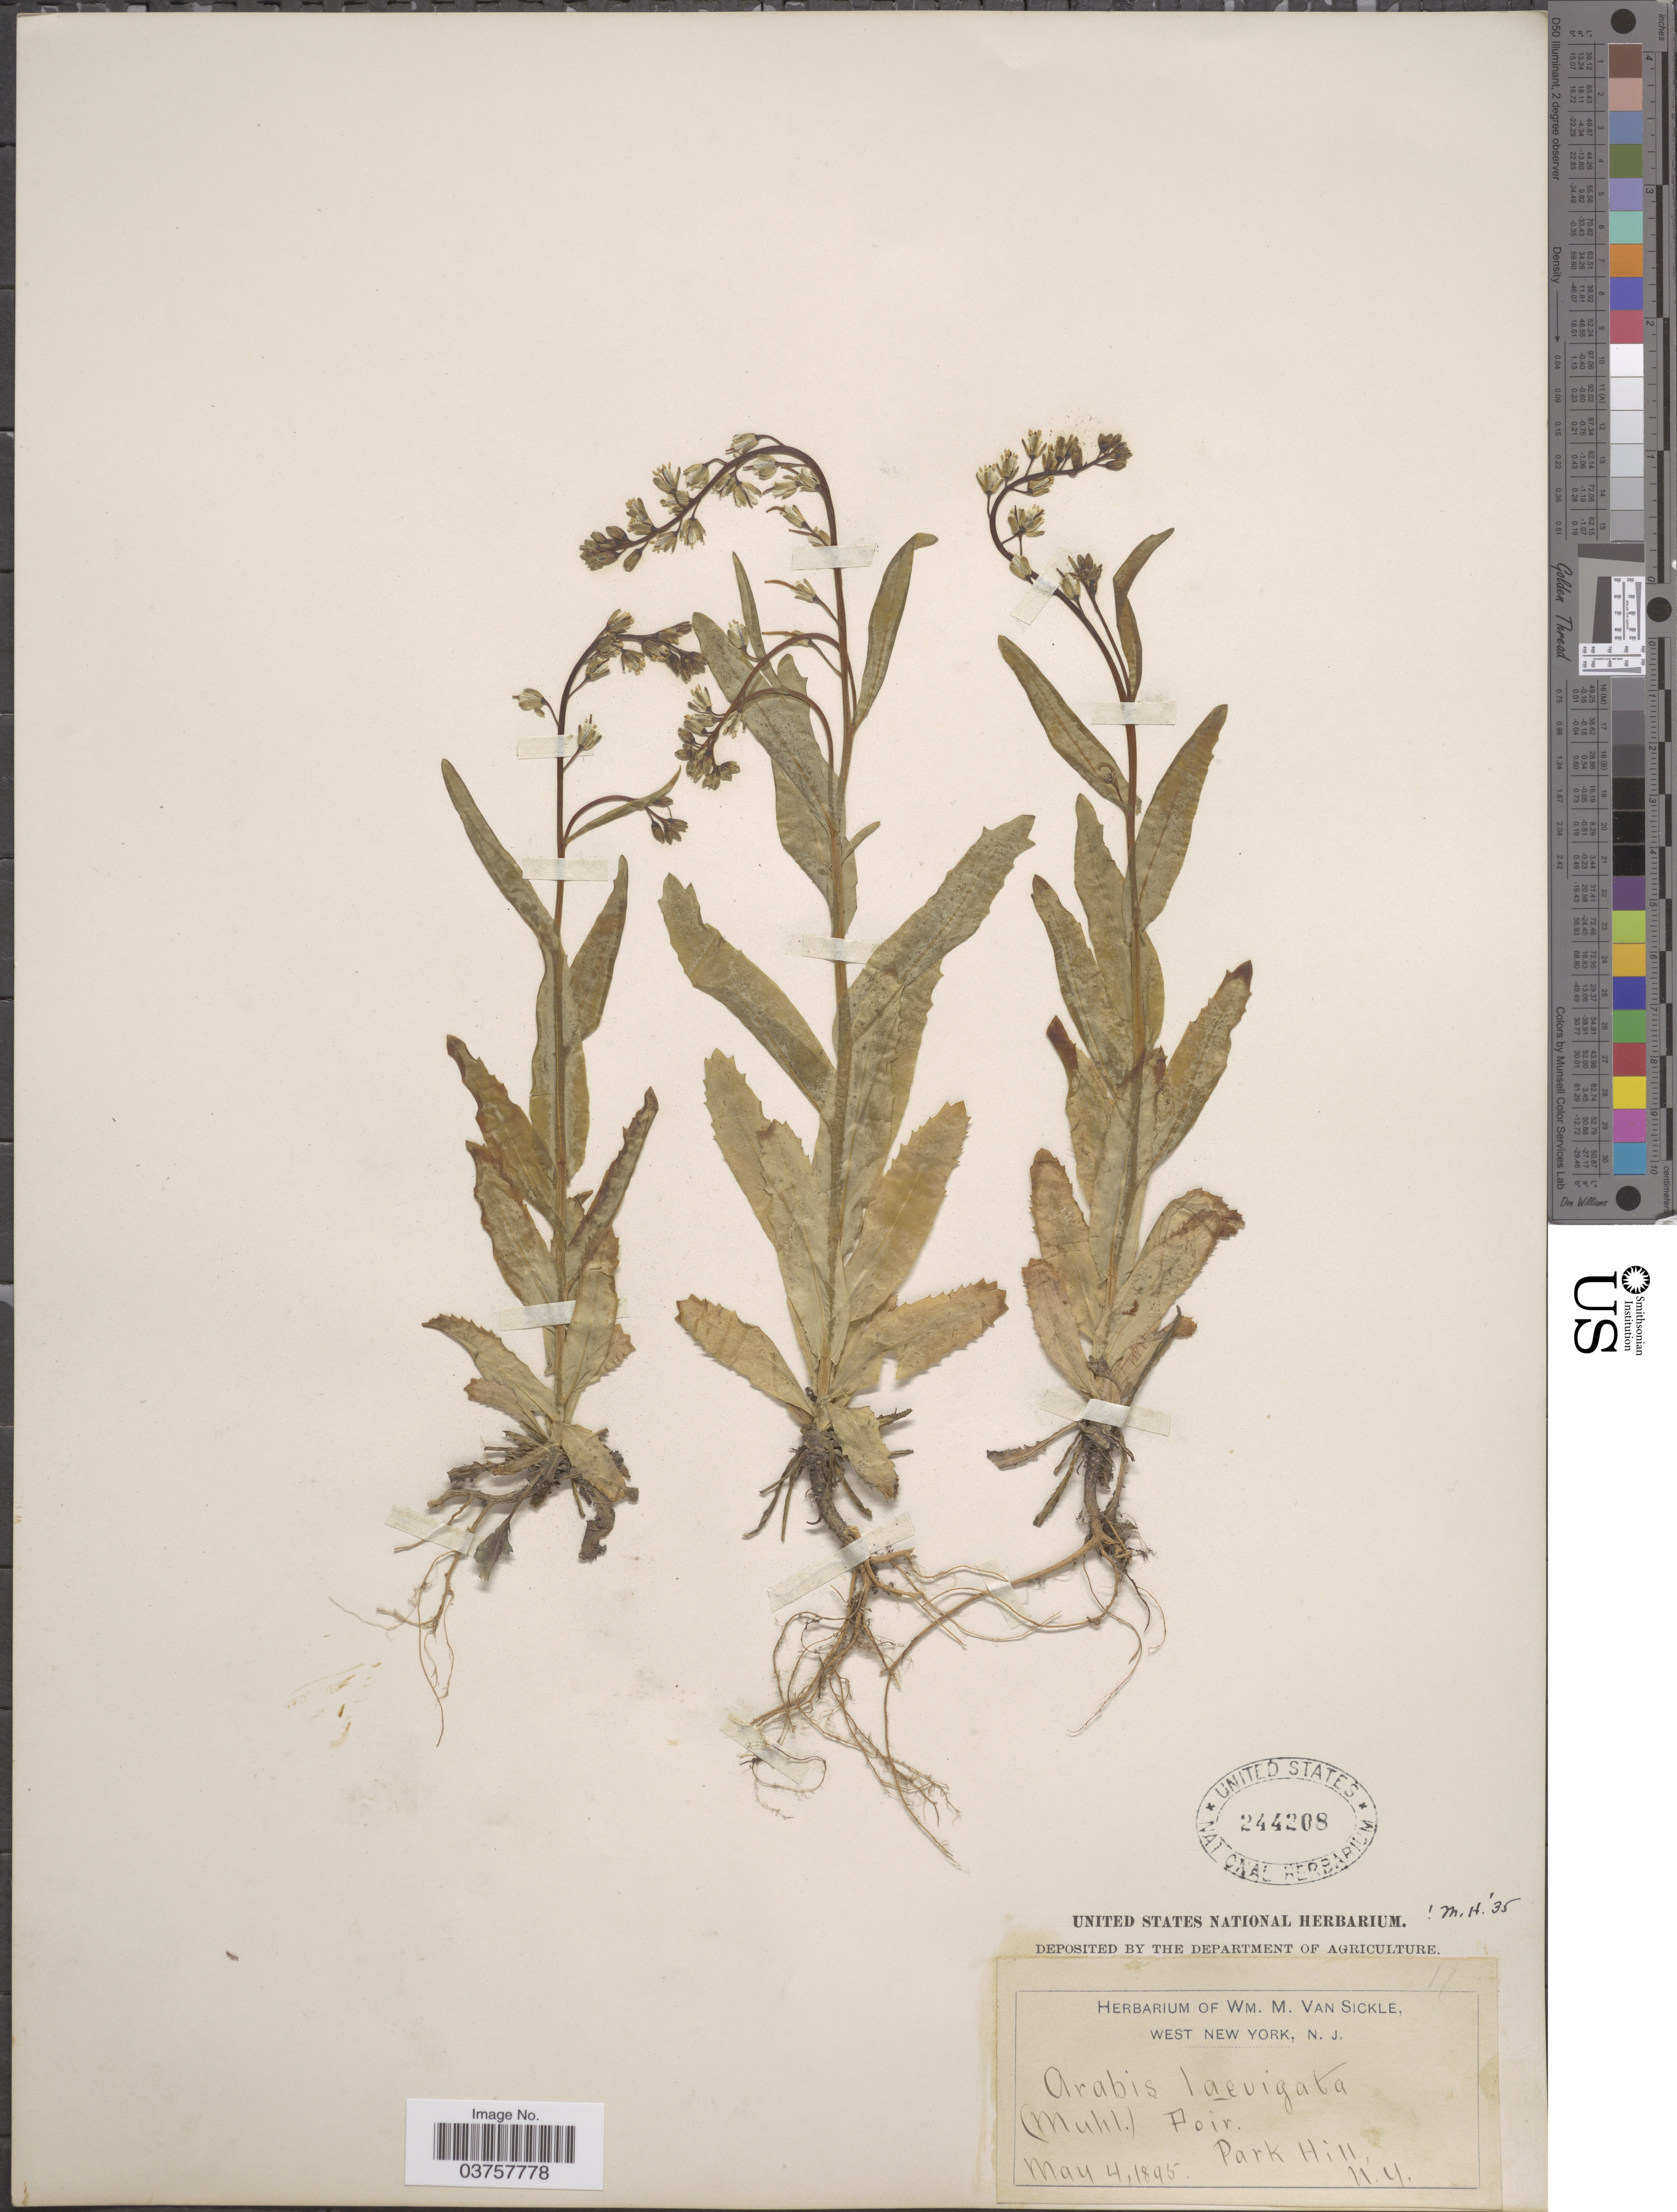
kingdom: Plantae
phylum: Tracheophyta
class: Magnoliopsida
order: Brassicales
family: Brassicaceae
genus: Arabis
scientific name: Arabis laevigata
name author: (Muhl. ex Willd.) Poir.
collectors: ex herb. Wm. M. Van Sickle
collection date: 1895-05-04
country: United States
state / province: New York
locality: Park Hill.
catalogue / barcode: US 244208